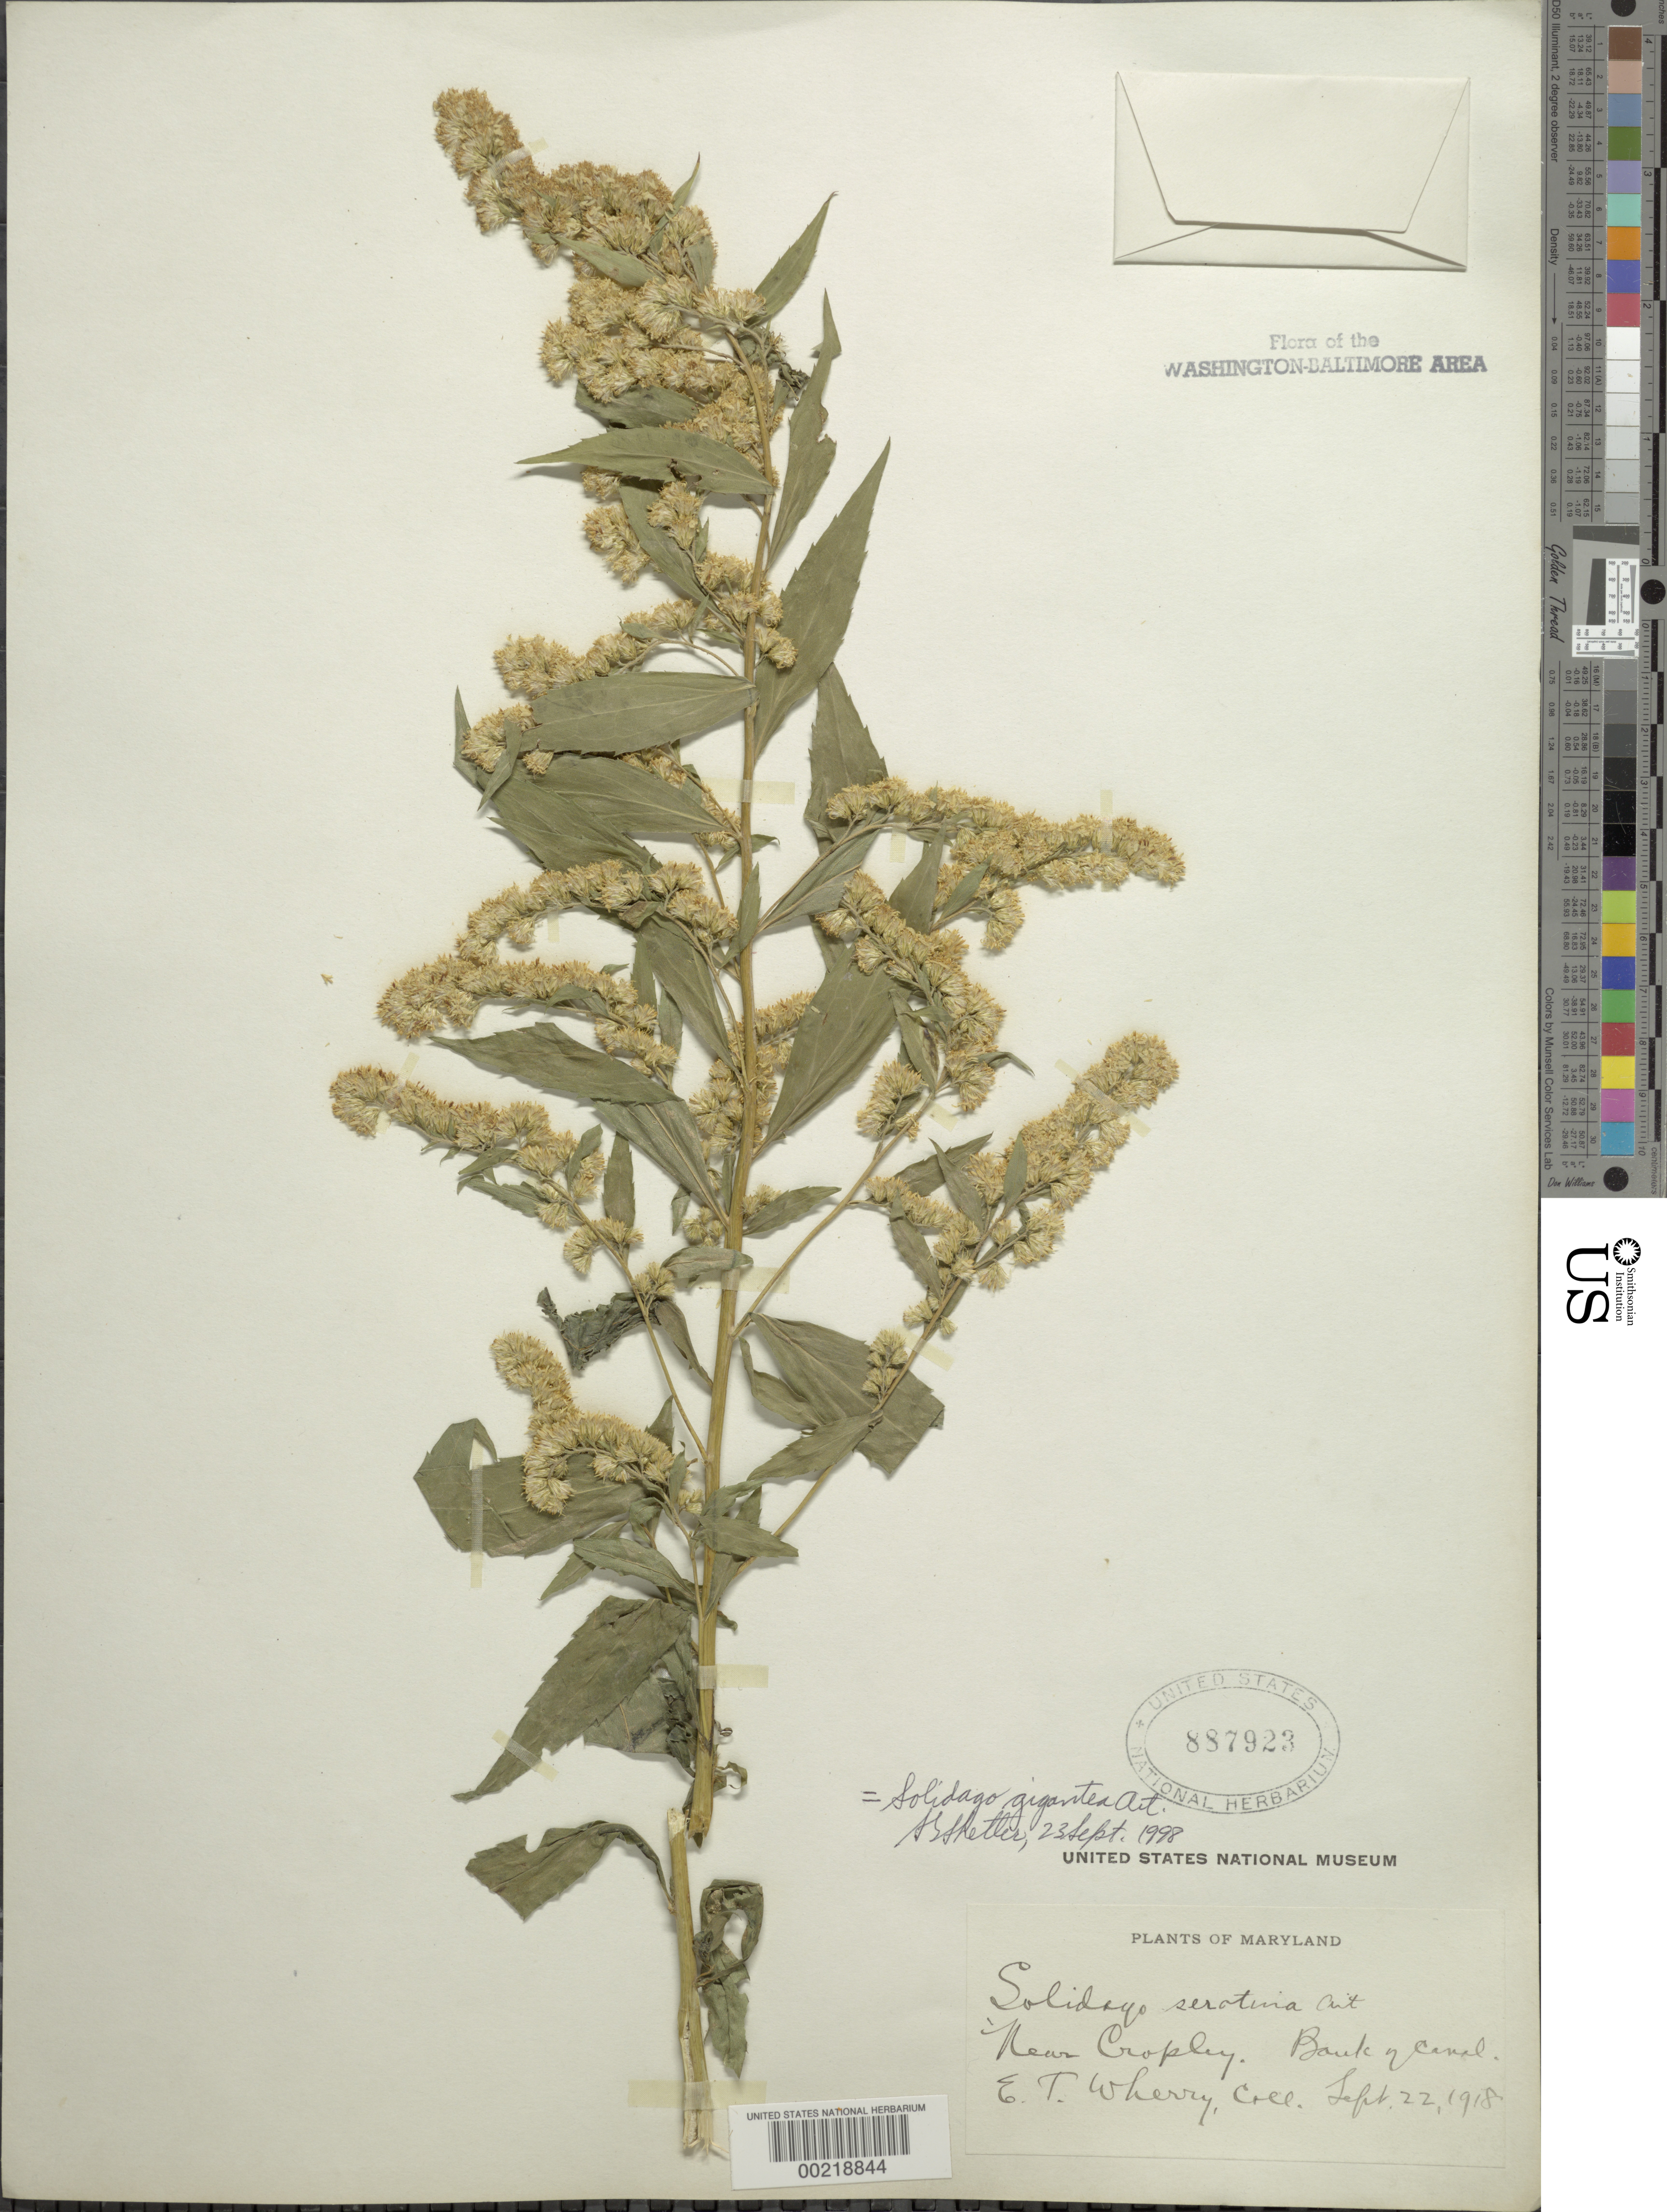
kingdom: Plantae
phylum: Tracheophyta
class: Magnoliopsida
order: Asterales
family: Asteraceae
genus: Solidago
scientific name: Solidago gigantea var. leiophylla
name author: Fernald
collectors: E. T. Wherry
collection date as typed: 22 Sep 1918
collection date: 1918-09-22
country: United States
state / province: Maryland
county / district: Montgomery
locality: Cropley vicinity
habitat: Canal bank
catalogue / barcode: US 887923